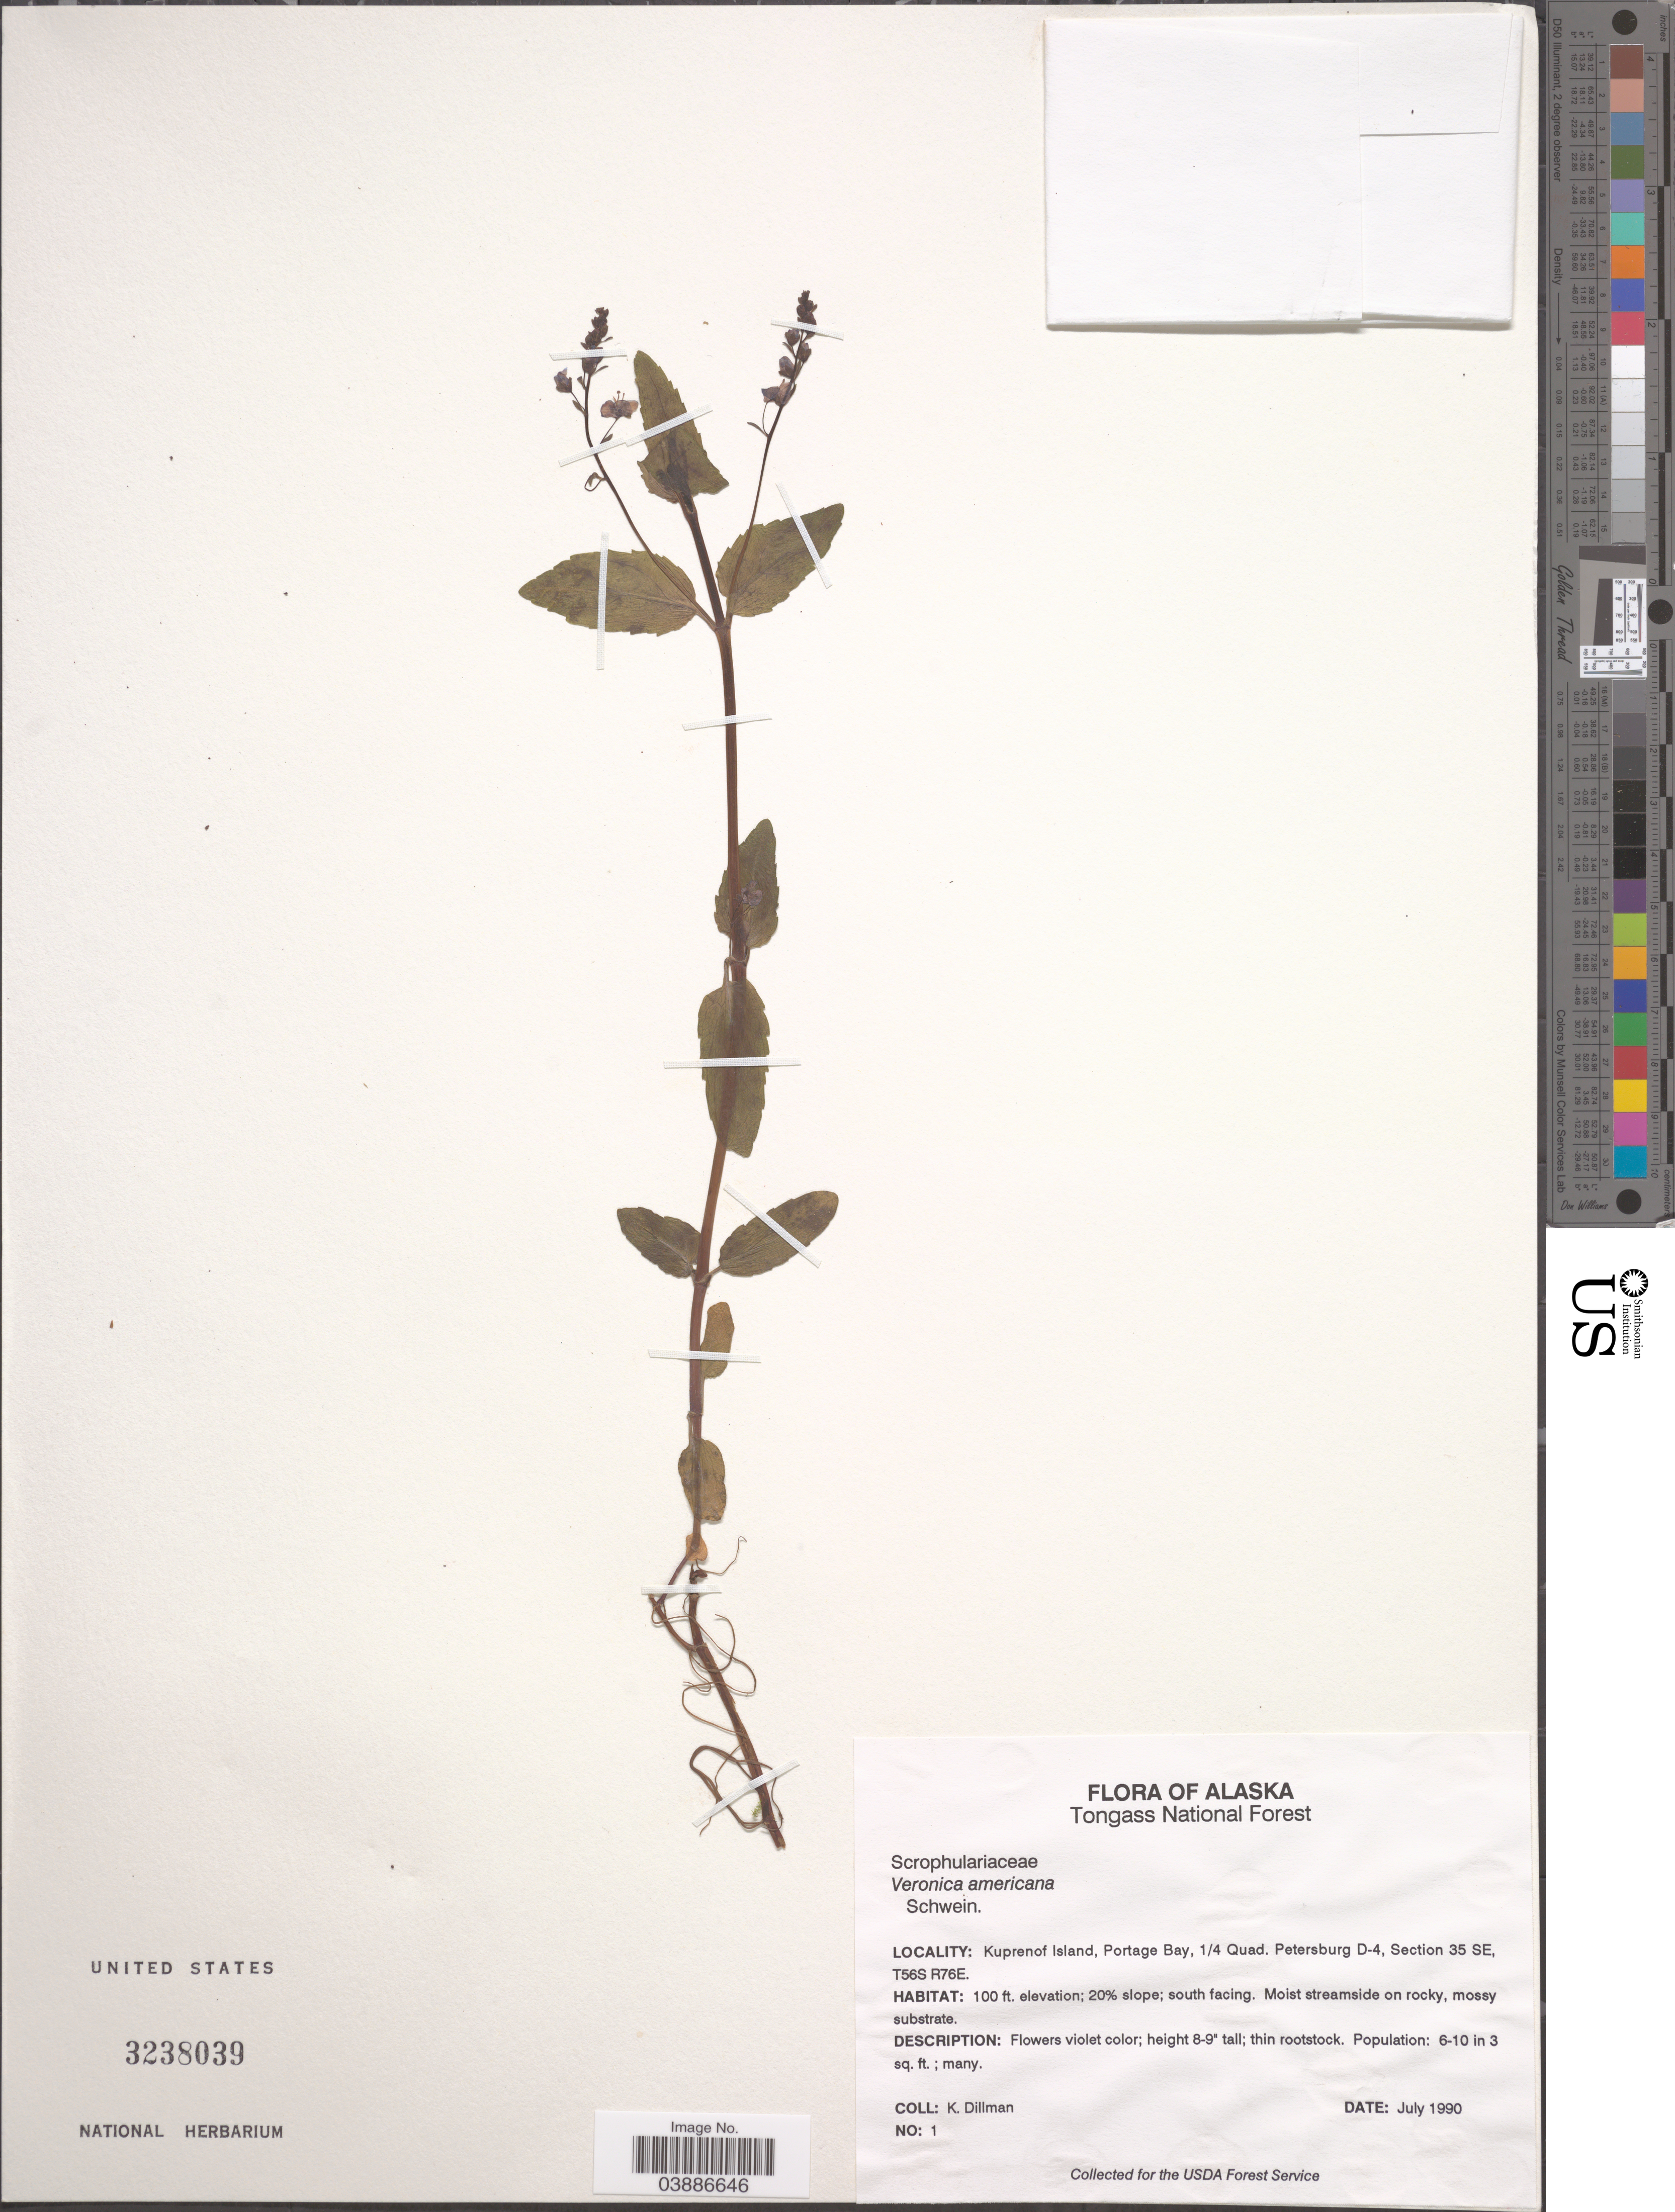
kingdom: Plantae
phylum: Tracheophyta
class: Magnoliopsida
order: Lamiales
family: Plantaginaceae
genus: Veronica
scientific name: Veronica americana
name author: Schwein. ex Benth.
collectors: K. Dillman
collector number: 1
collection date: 1990-07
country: United States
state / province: Alaska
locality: Tongass National Forest. Kuprenof Island, Portage Bay, 1/4 Quad. Petersburg D-4, Section 35 SE, T56S R76E.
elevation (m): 30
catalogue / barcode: US 3238039